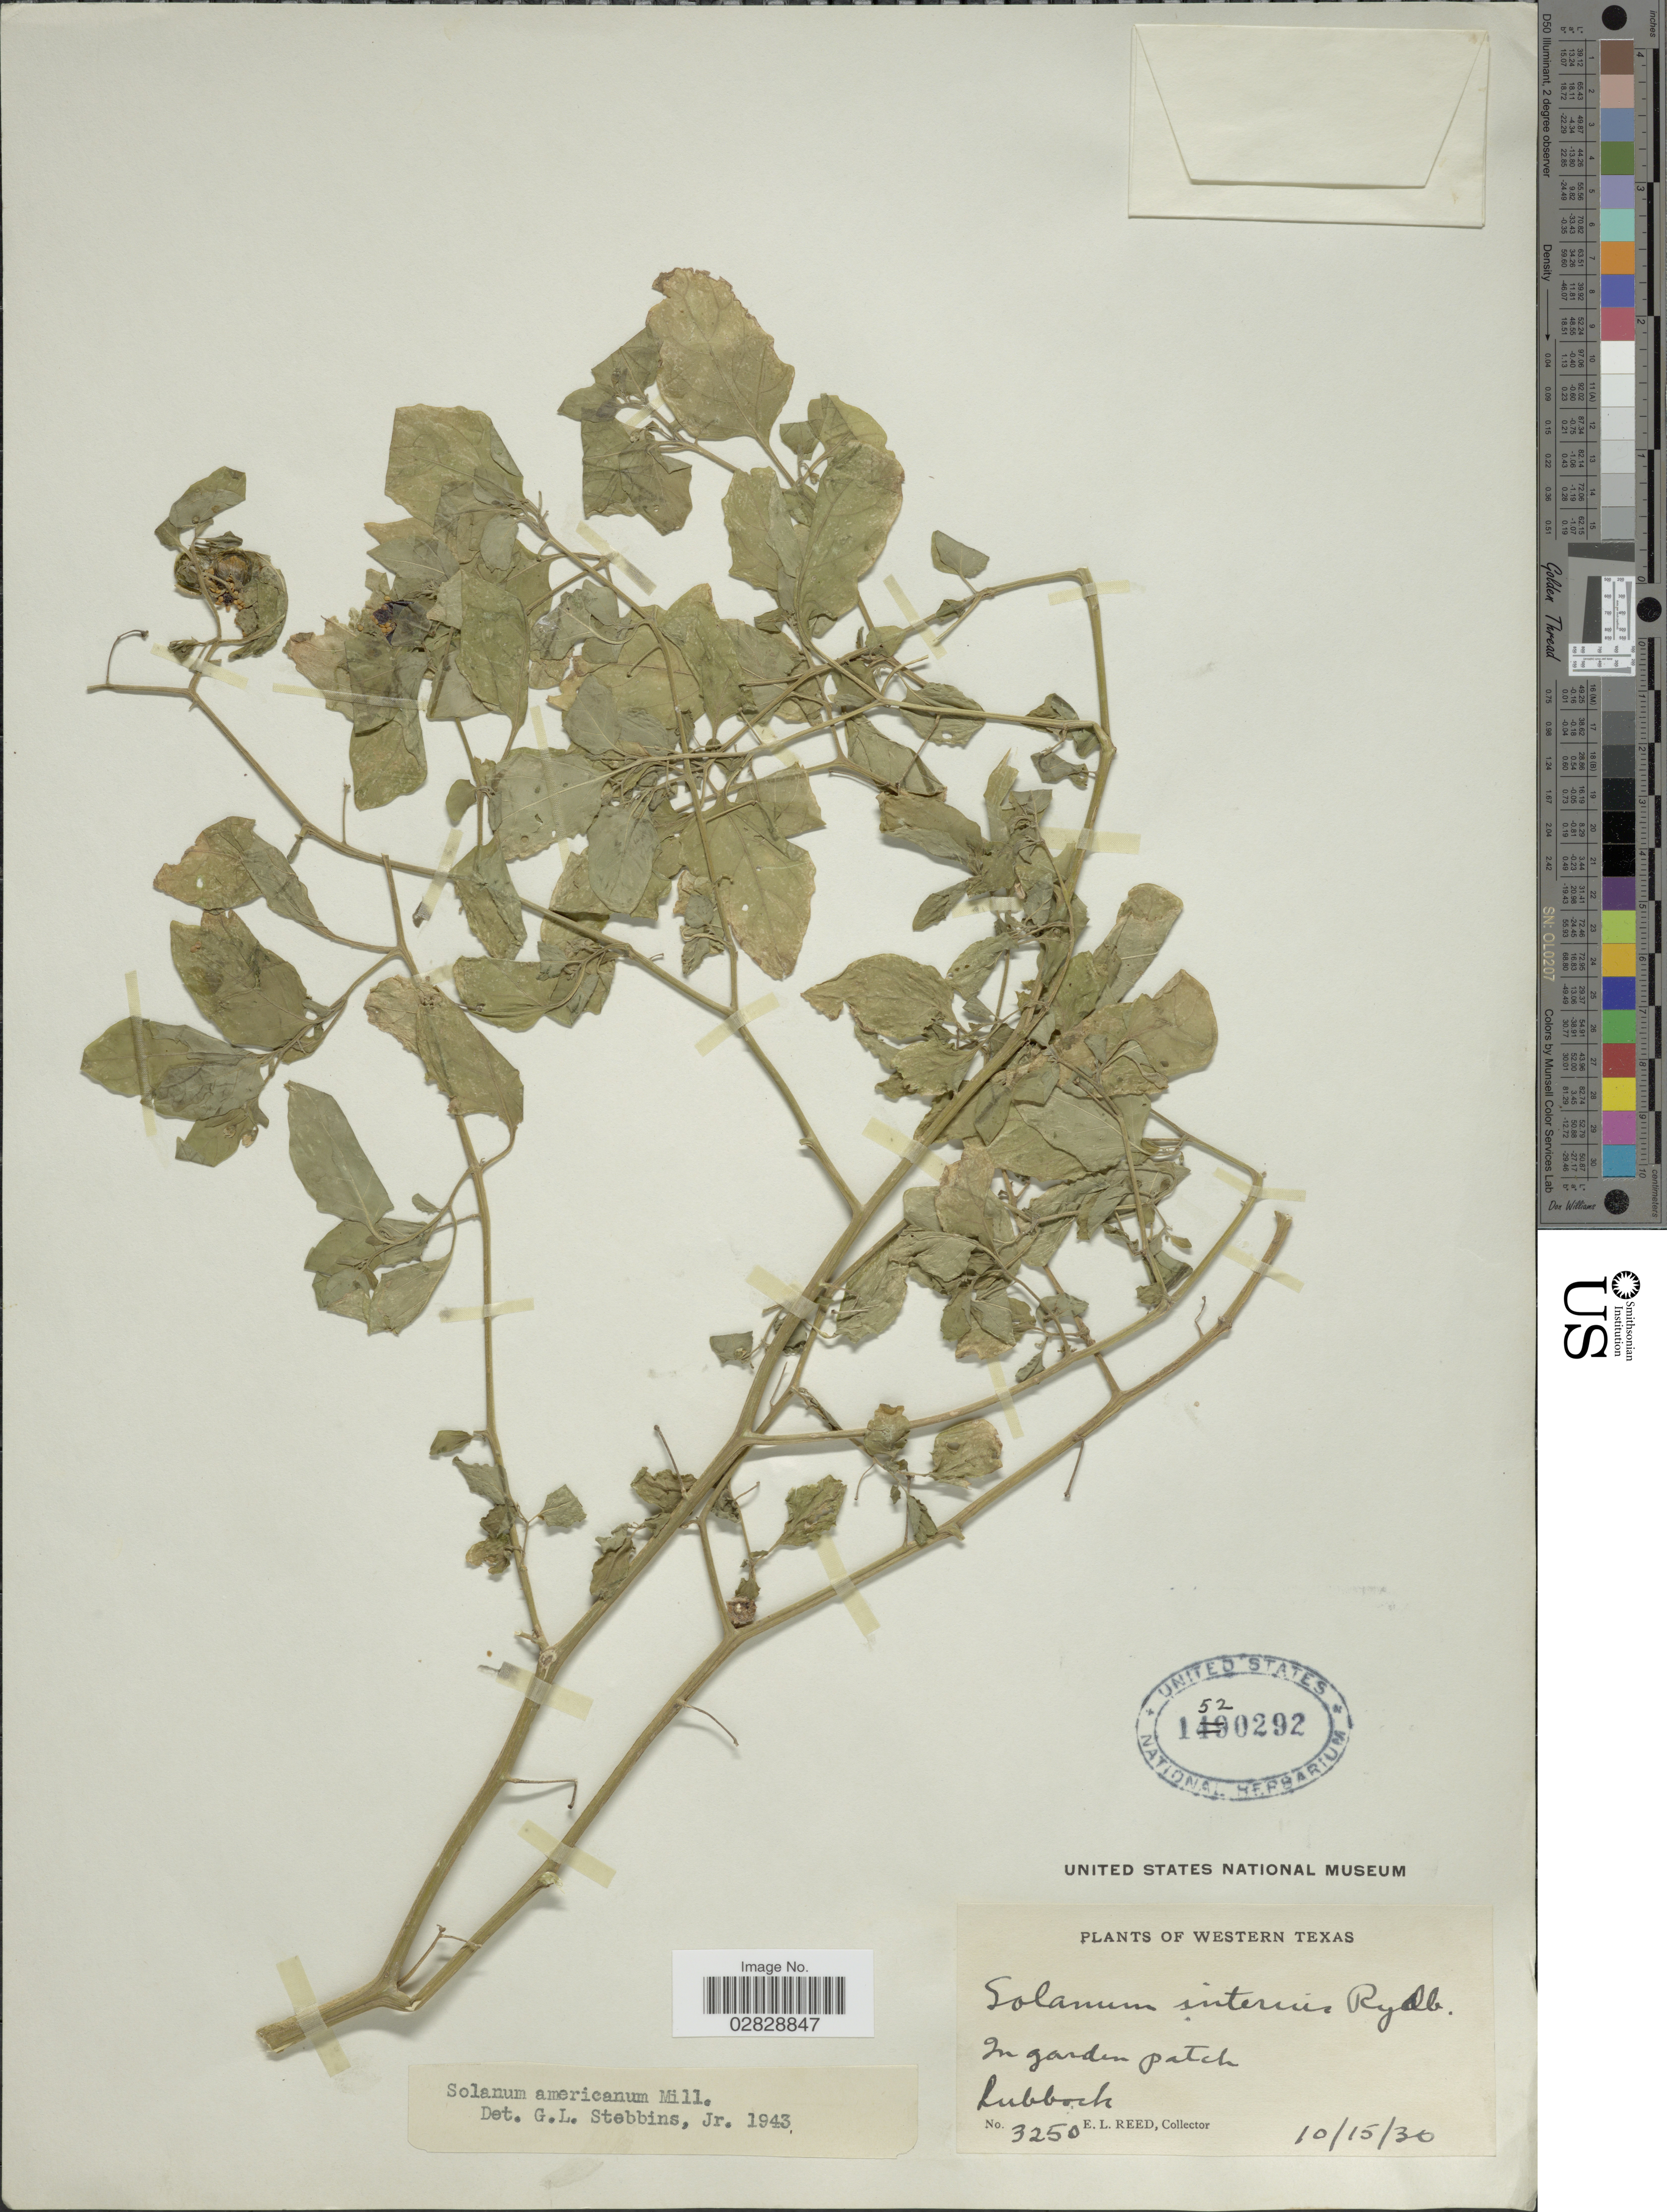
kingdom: Plantae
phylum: Tracheophyta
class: Magnoliopsida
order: Solanales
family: Solanaceae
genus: Solanum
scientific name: Solanum nigrum var. americanum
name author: (Mill.) O.E. Schulz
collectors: E. Reed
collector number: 3250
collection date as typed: Transcribed d/m/y: 15/10/30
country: United States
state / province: Texas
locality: Western Texas. In garden patch. Lubboch.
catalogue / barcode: US 1520292